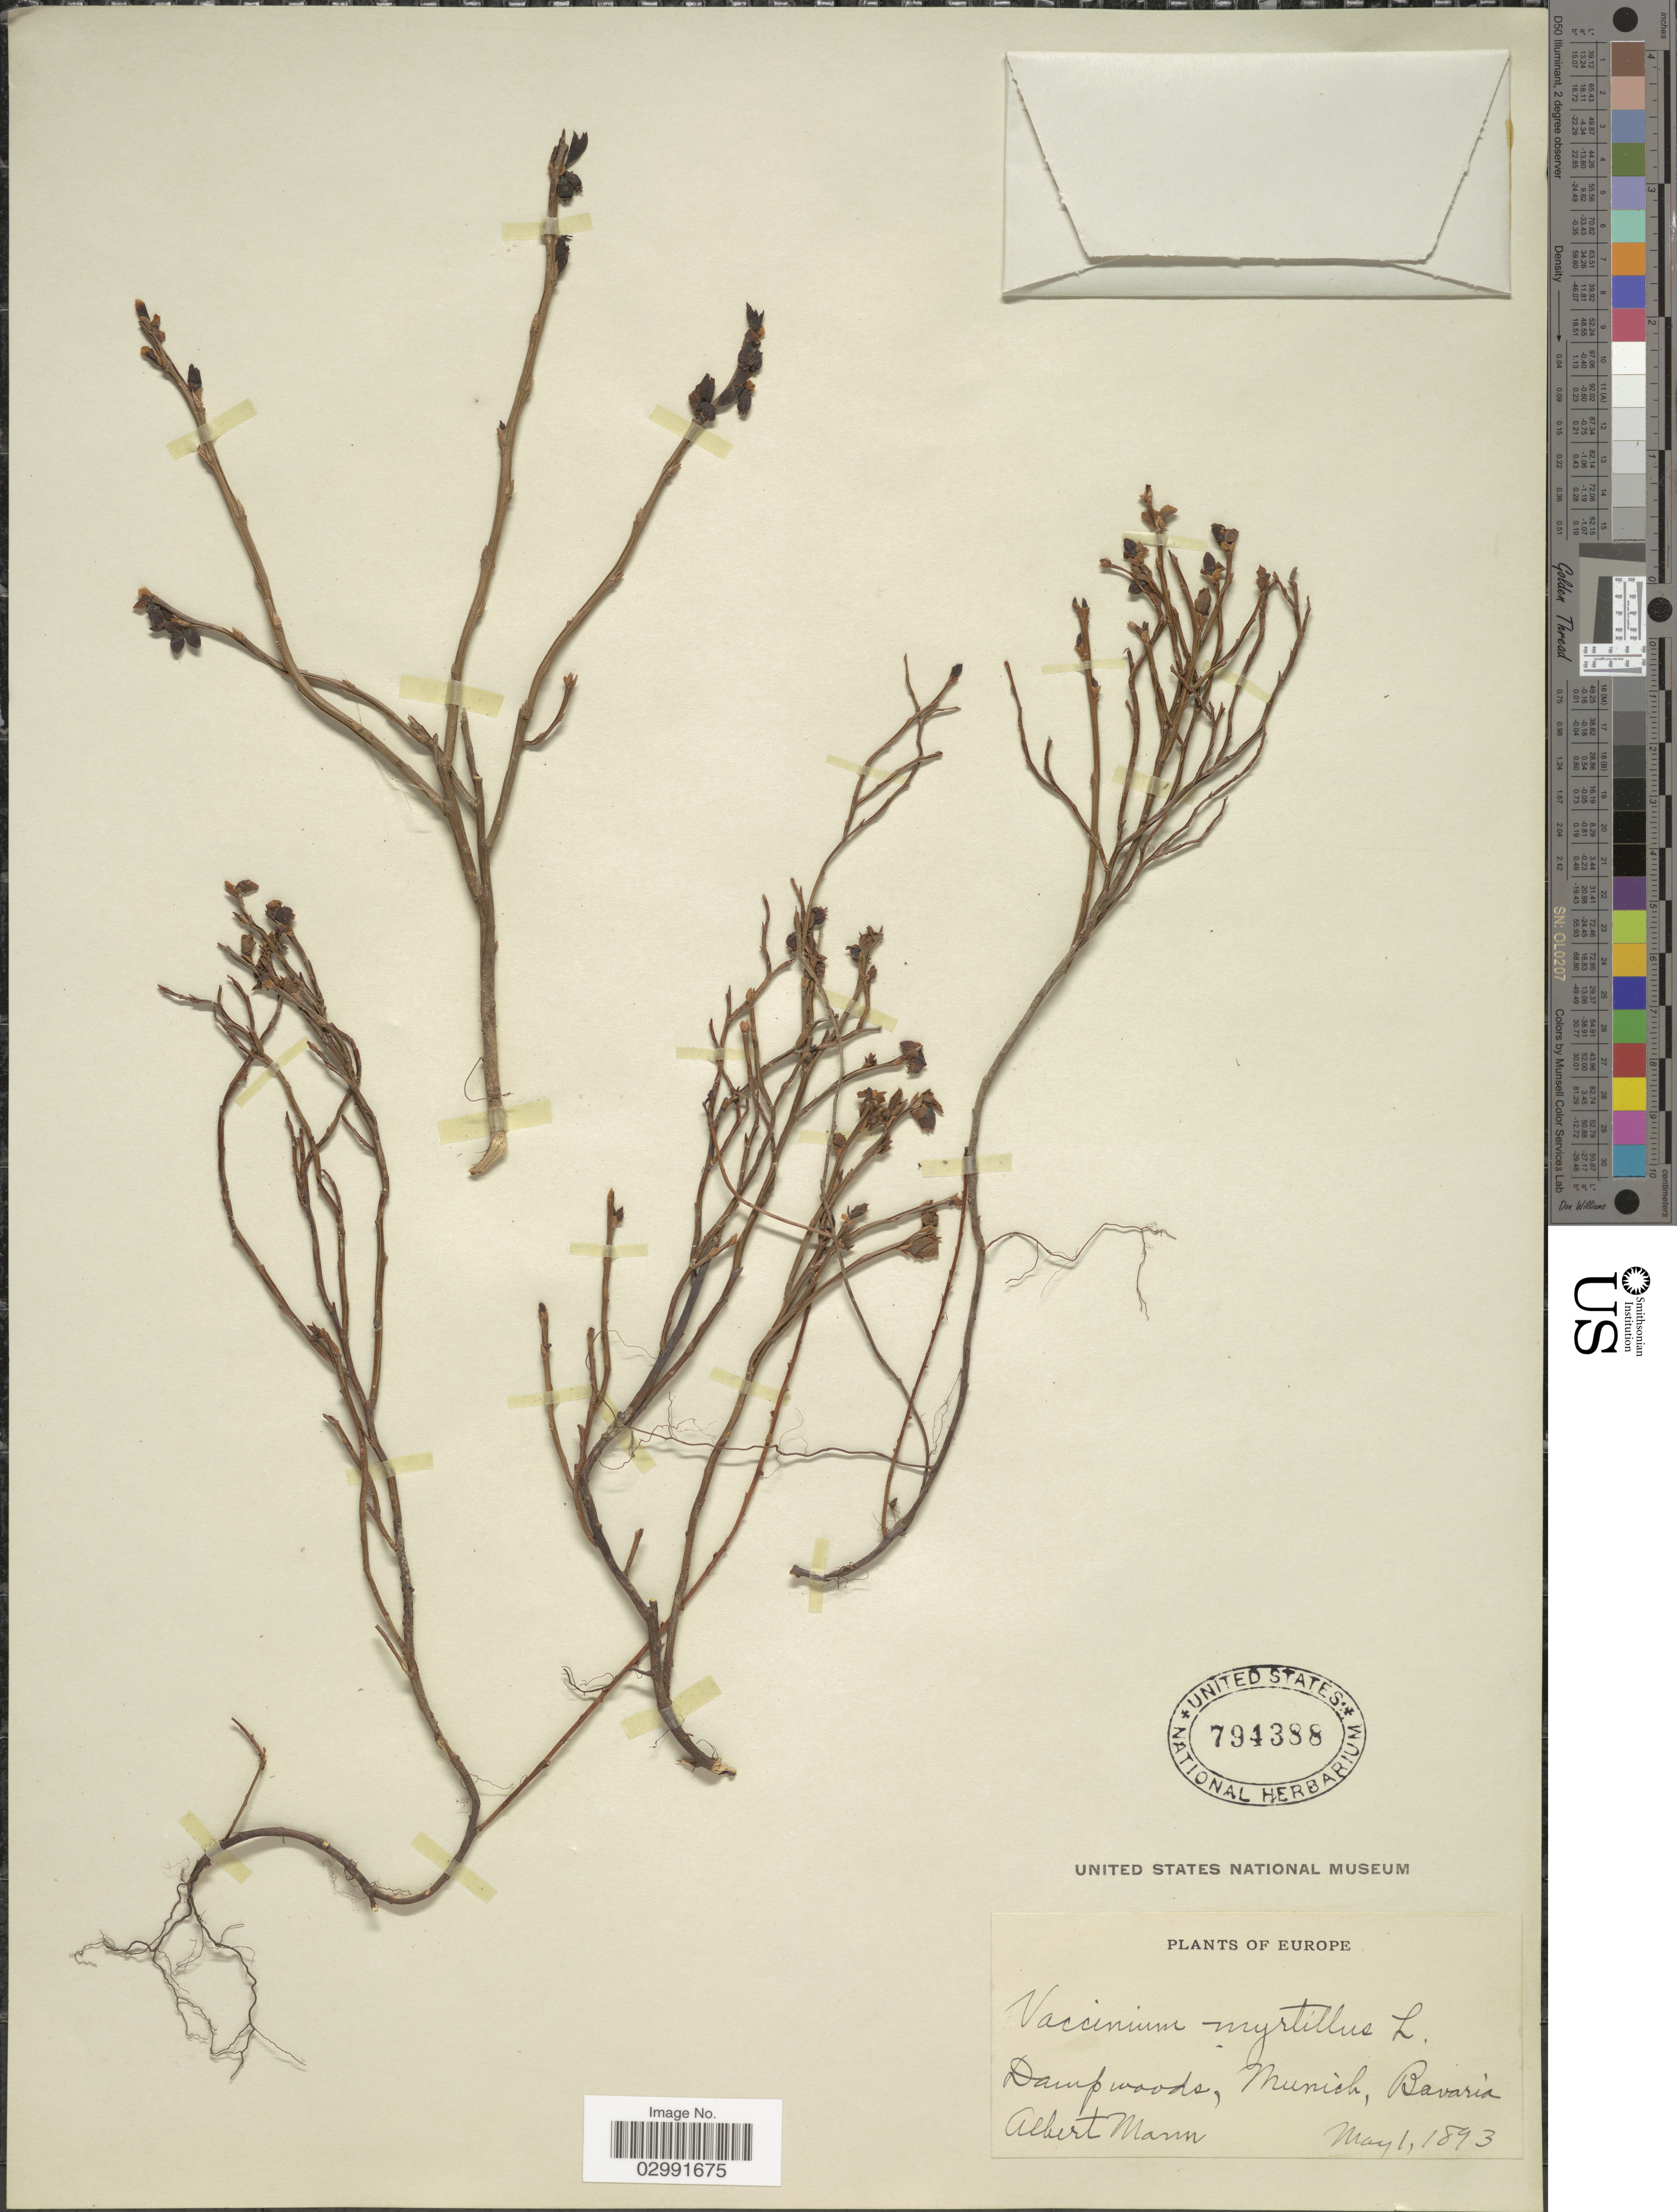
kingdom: Plantae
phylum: Tracheophyta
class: Magnoliopsida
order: Ericales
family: Ericaceae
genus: Vaccinium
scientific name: Vaccinium myrtillus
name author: L.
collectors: A. Mann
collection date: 1893-05-01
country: Germany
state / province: Bayern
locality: Damp woods, Munich.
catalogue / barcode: US 794388